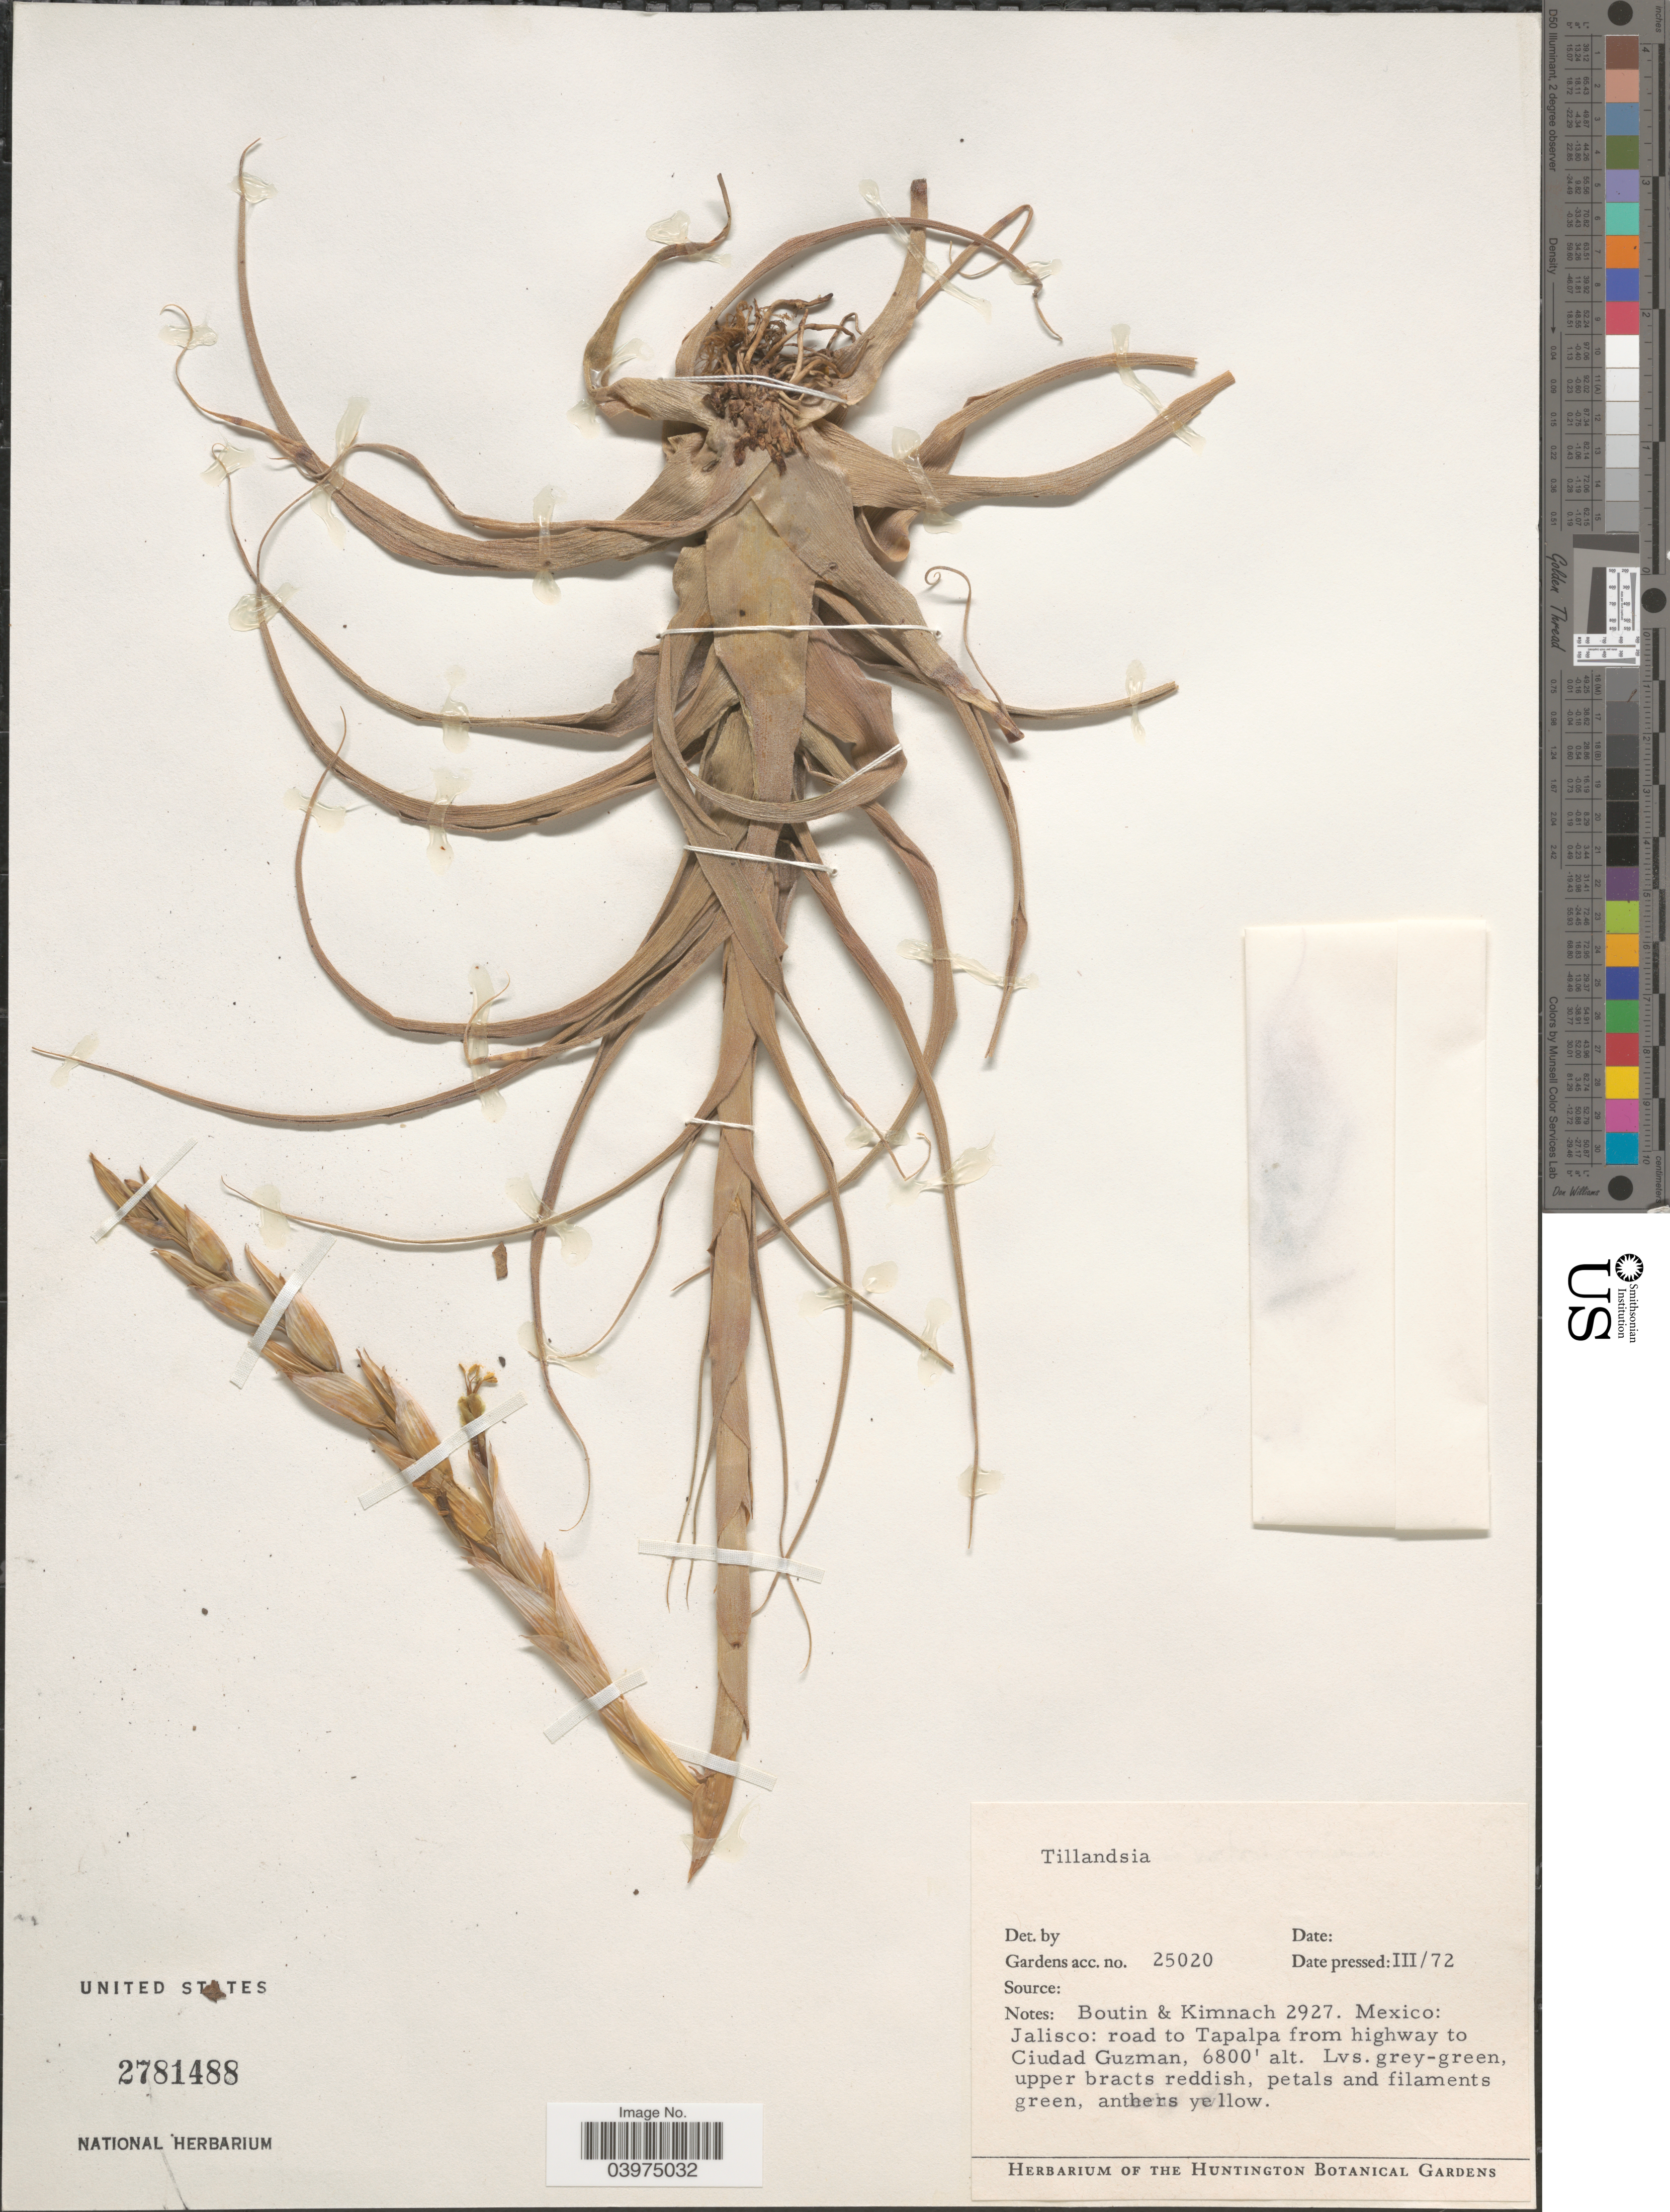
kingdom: Plantae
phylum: Tracheophyta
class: Liliopsida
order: Poales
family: Bromeliaceae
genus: Tillandsia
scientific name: Tillandsia sp.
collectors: -. Boutin & -. Kimnach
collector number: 25020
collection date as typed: Transcribed d/m/y: /3/72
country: Mexico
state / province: Jalisco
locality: Road to Tapalpa from highway to Ciudad Guzman.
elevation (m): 2073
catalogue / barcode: US 2781488